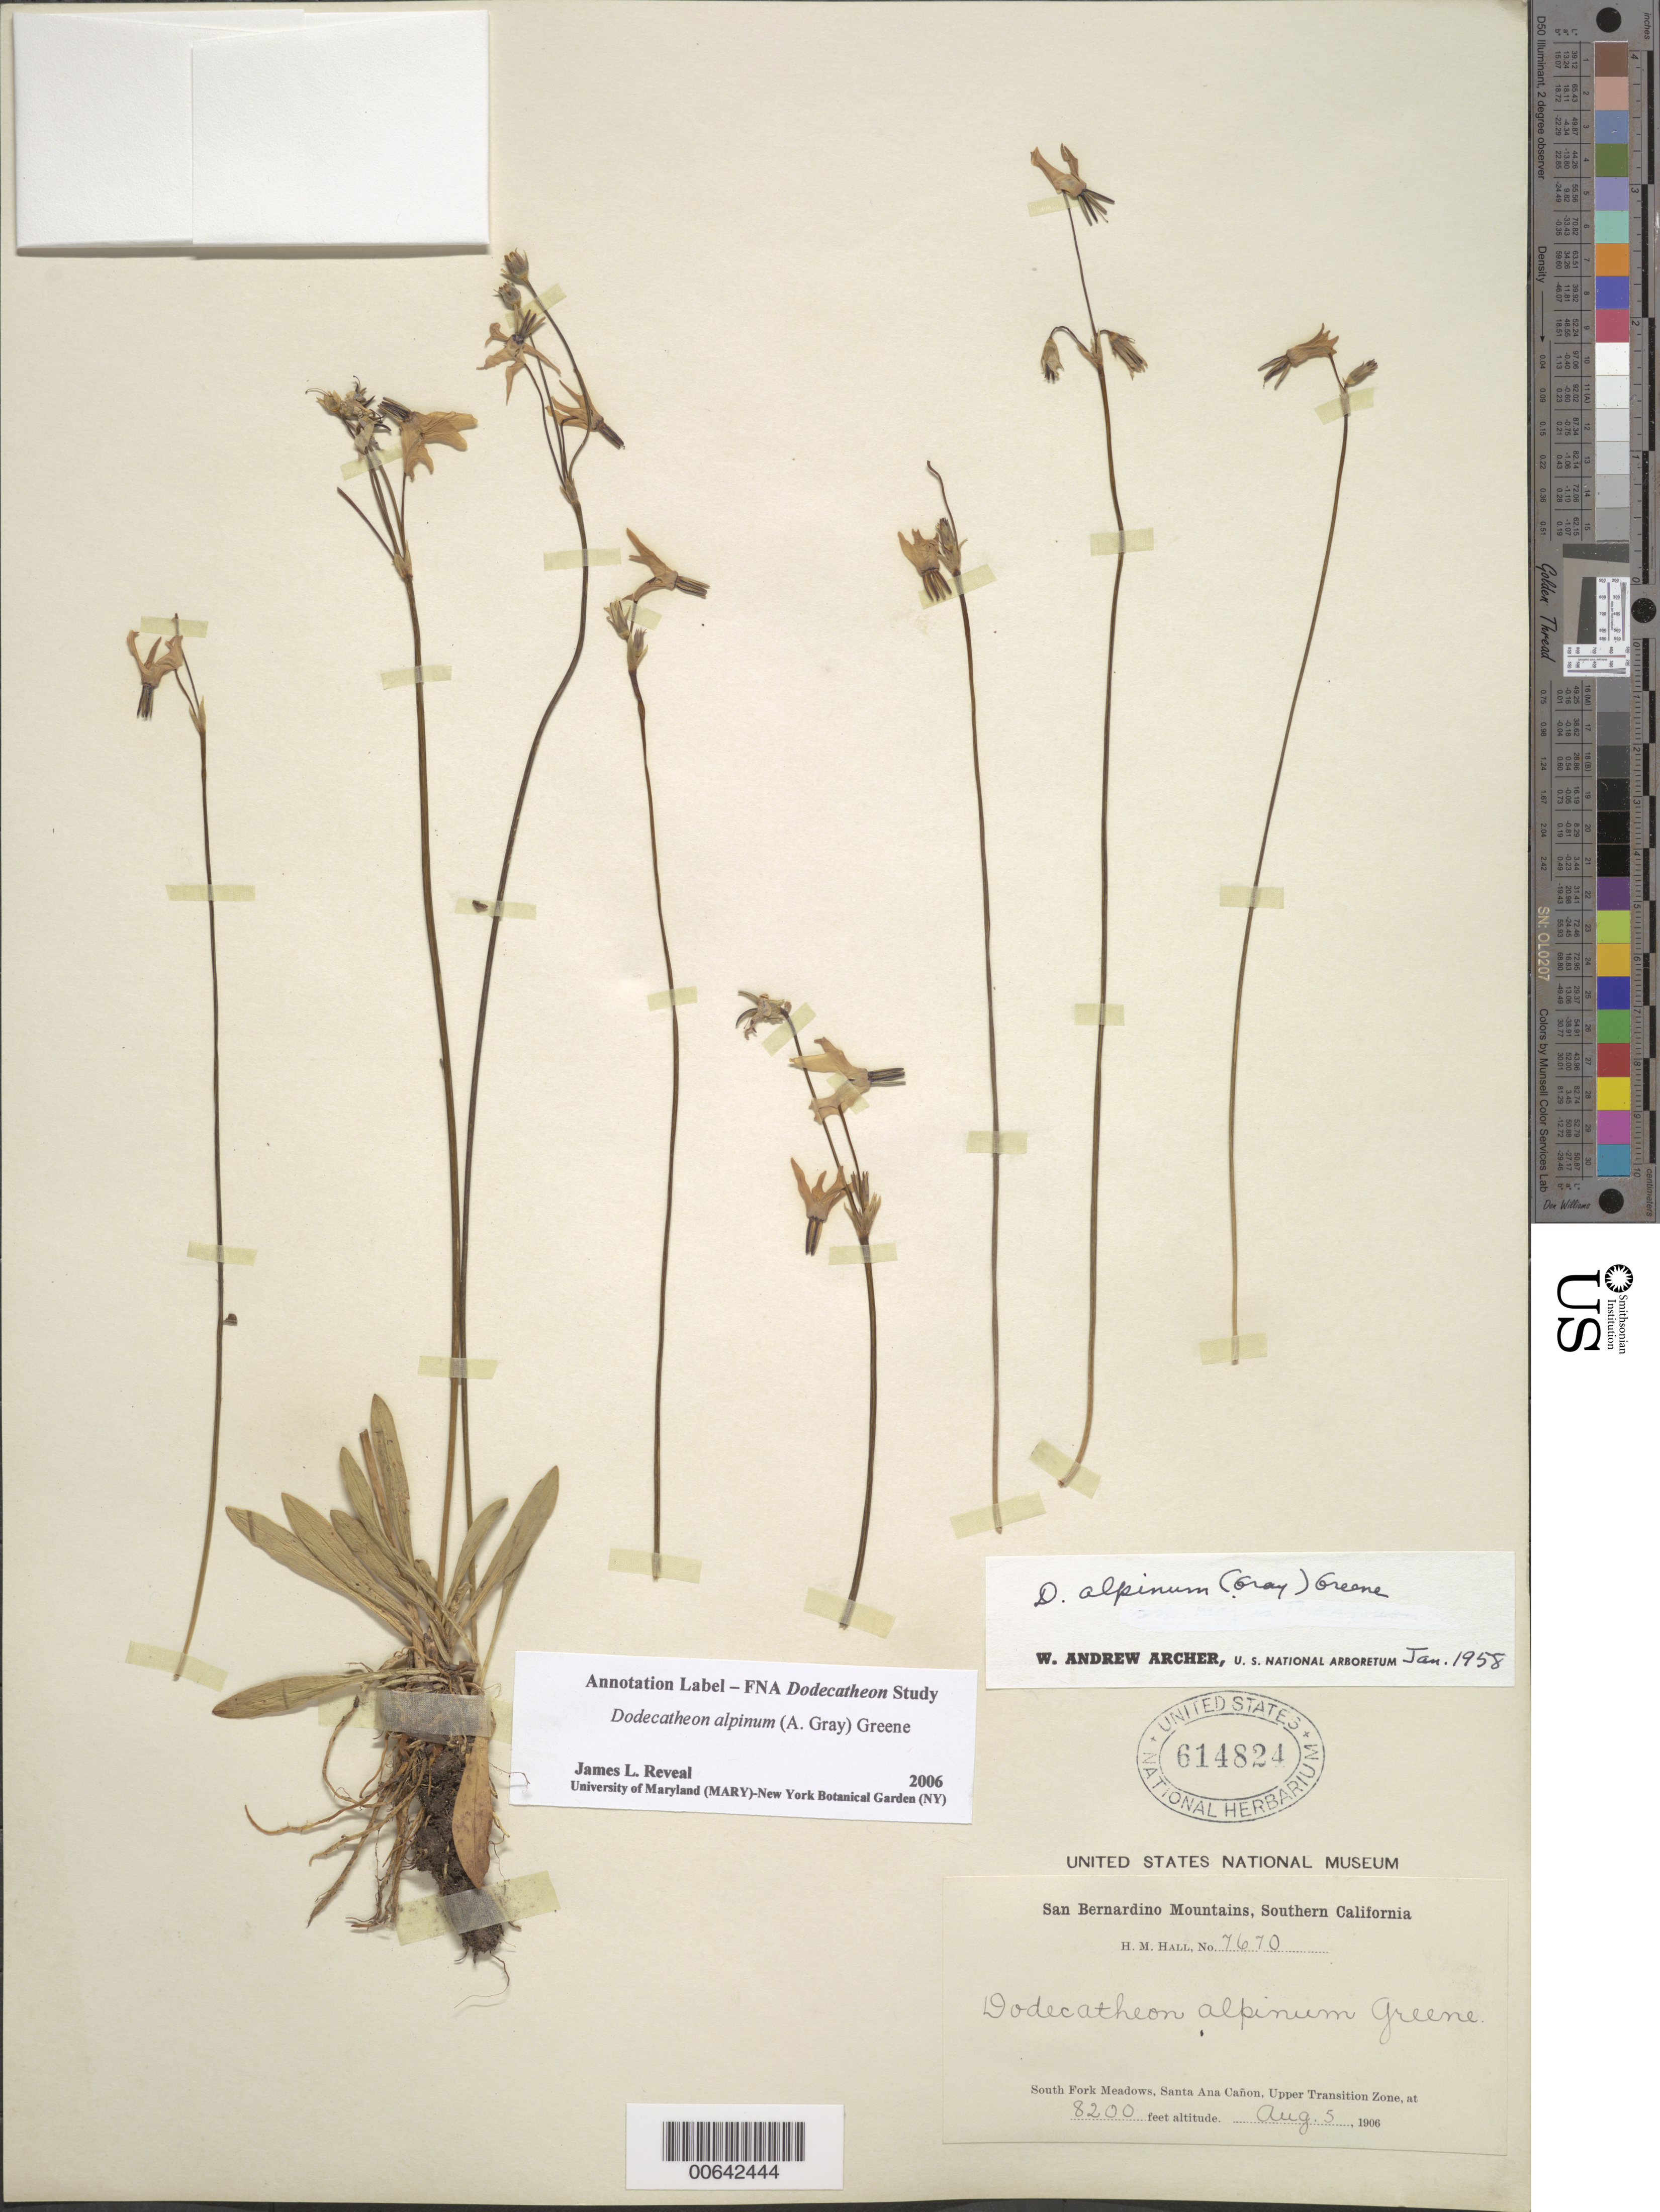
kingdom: Plantae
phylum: Tracheophyta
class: Magnoliopsida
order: Ericales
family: Primulaceae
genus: Dodecatheon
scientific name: Dodecatheon alpinum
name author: (A. Gray) Greene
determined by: Archer, W. A., (NA), United States National Arboretum, USDA/ARS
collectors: H. M. Hall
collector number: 7670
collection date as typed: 05 Aug 1906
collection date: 1906-08-05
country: United States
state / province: California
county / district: San Bernardino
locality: San Bernardino Mts., South Fork Meadows, Santa Ana Cañon.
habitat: Upper Transition Zone.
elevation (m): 2499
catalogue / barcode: US 614824